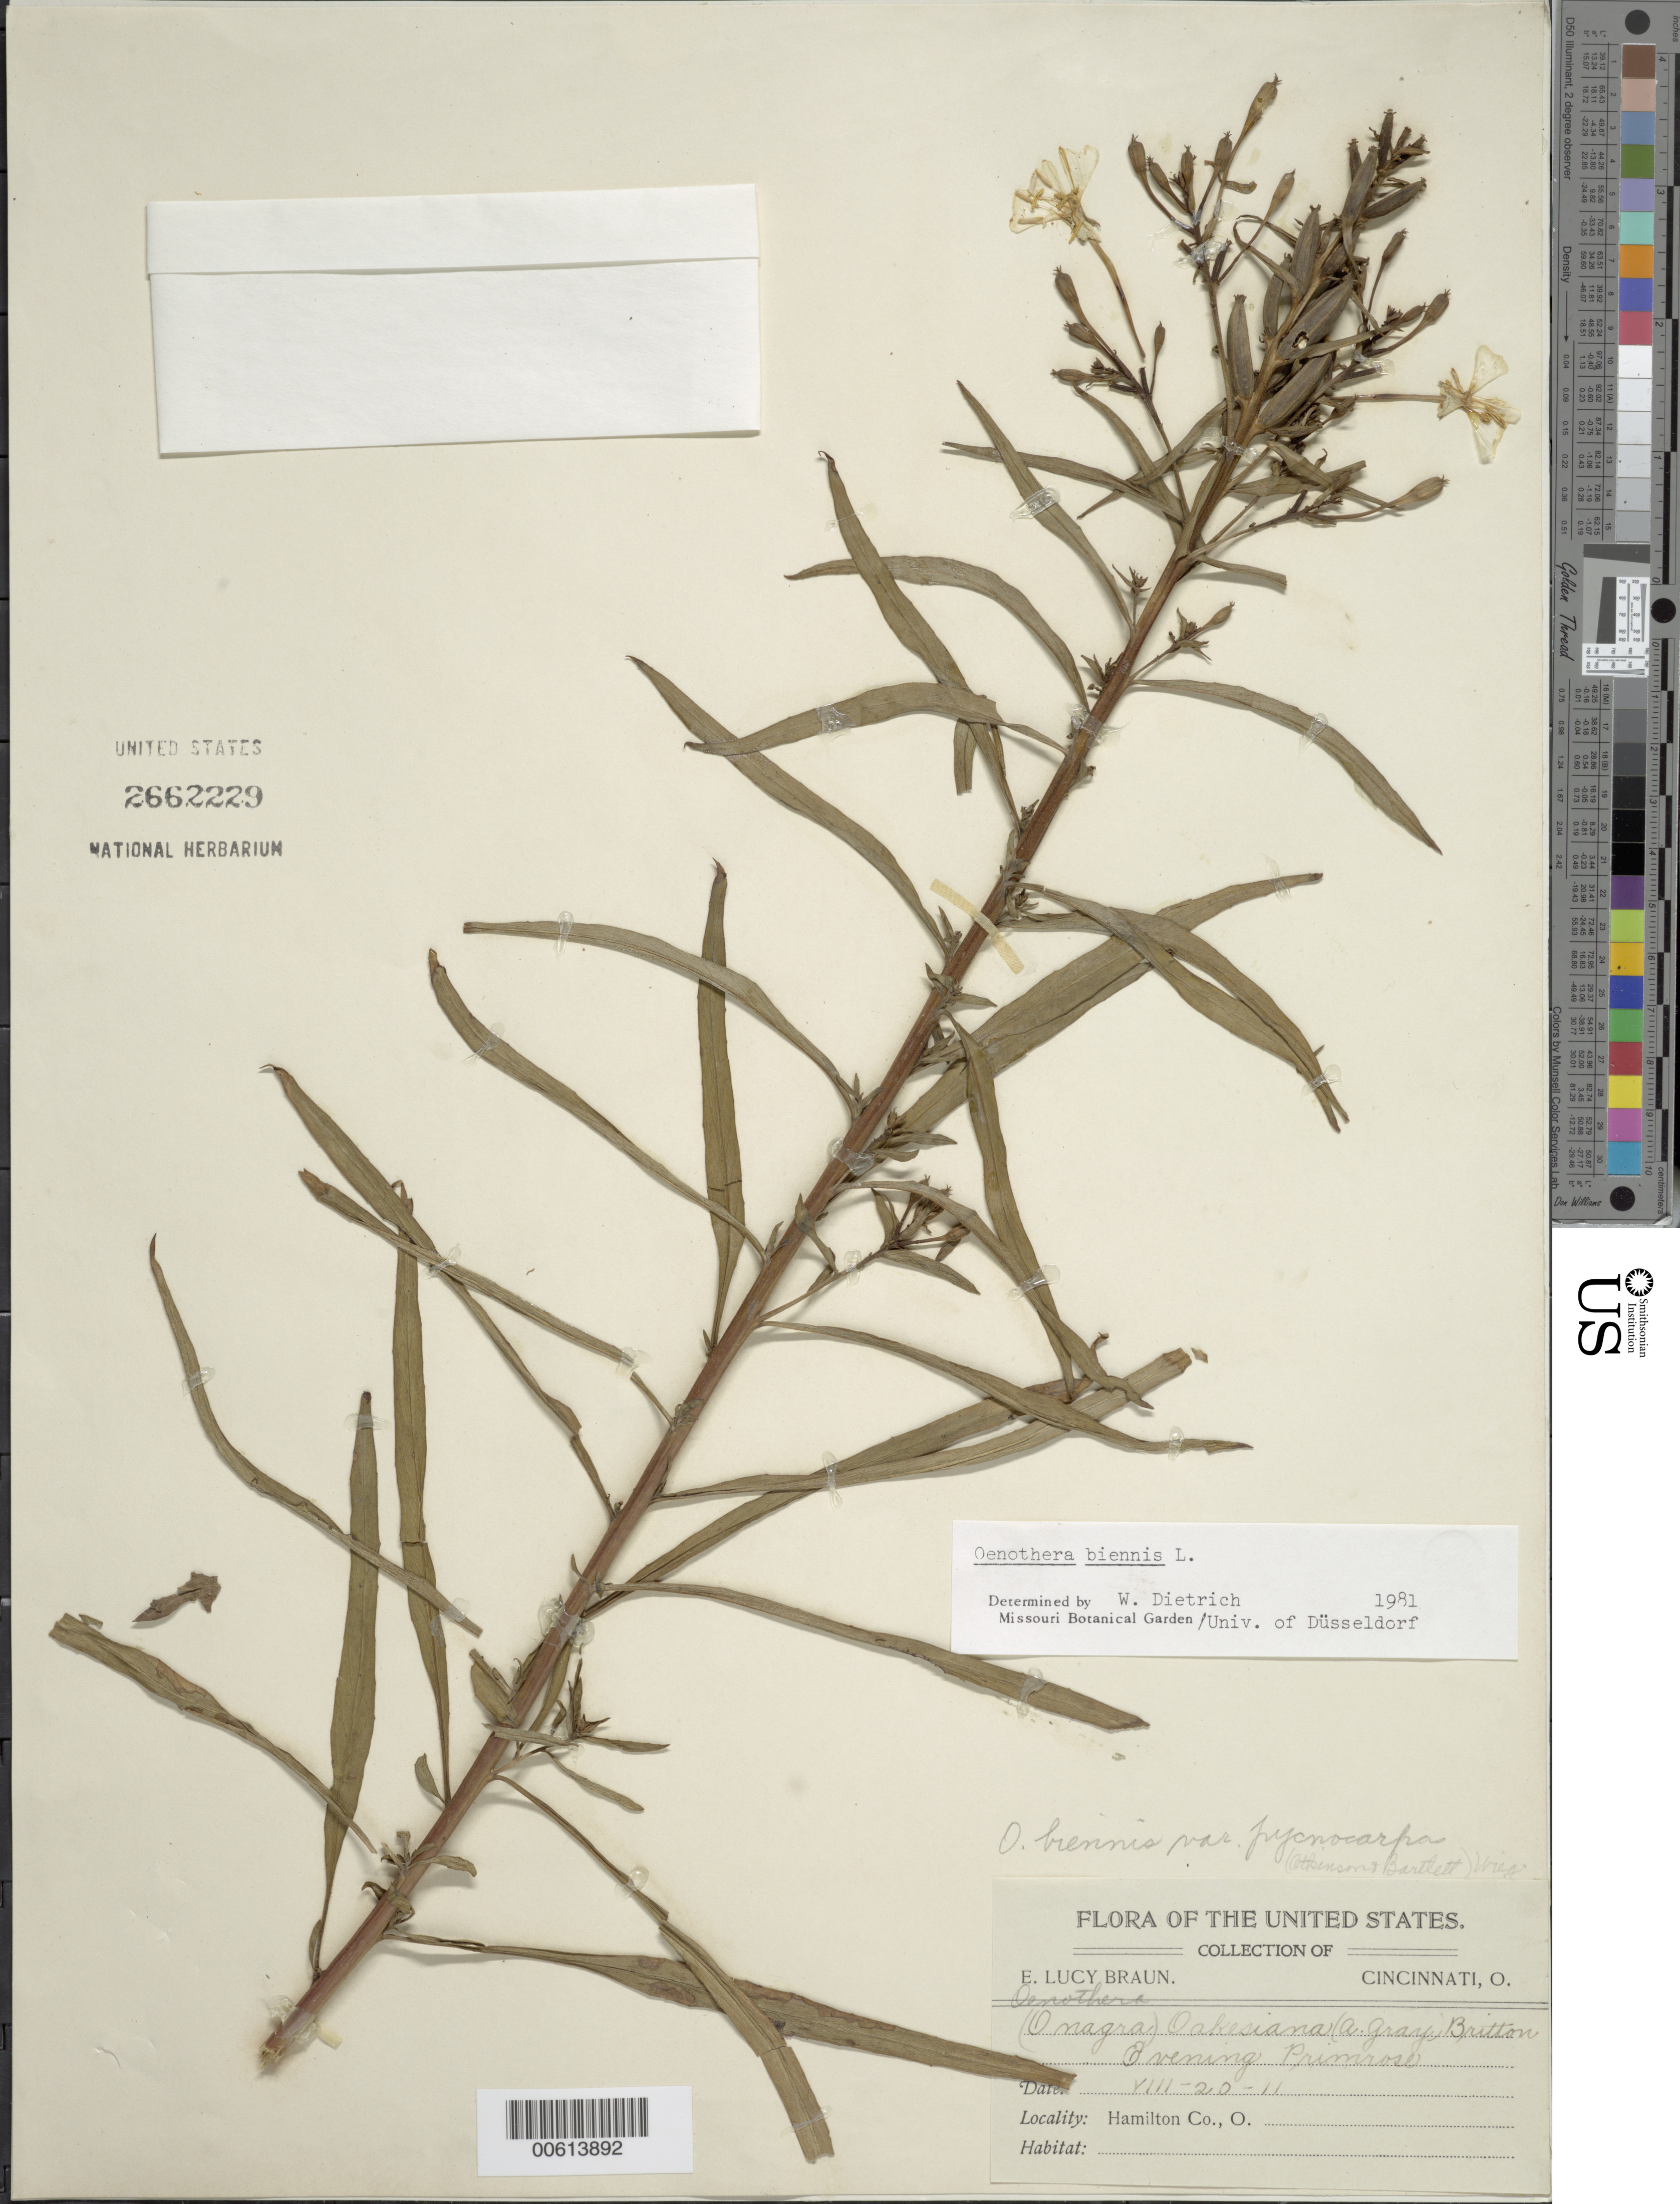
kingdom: Plantae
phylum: Tracheophyta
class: Magnoliopsida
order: Myrtales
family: Onagraceae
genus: Oenothera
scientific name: Oenothera biennis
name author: L.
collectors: E. L. Braun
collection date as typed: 20 Aug 1911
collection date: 1911-08-20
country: United States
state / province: Ohio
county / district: Hamilton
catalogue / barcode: US 2662229